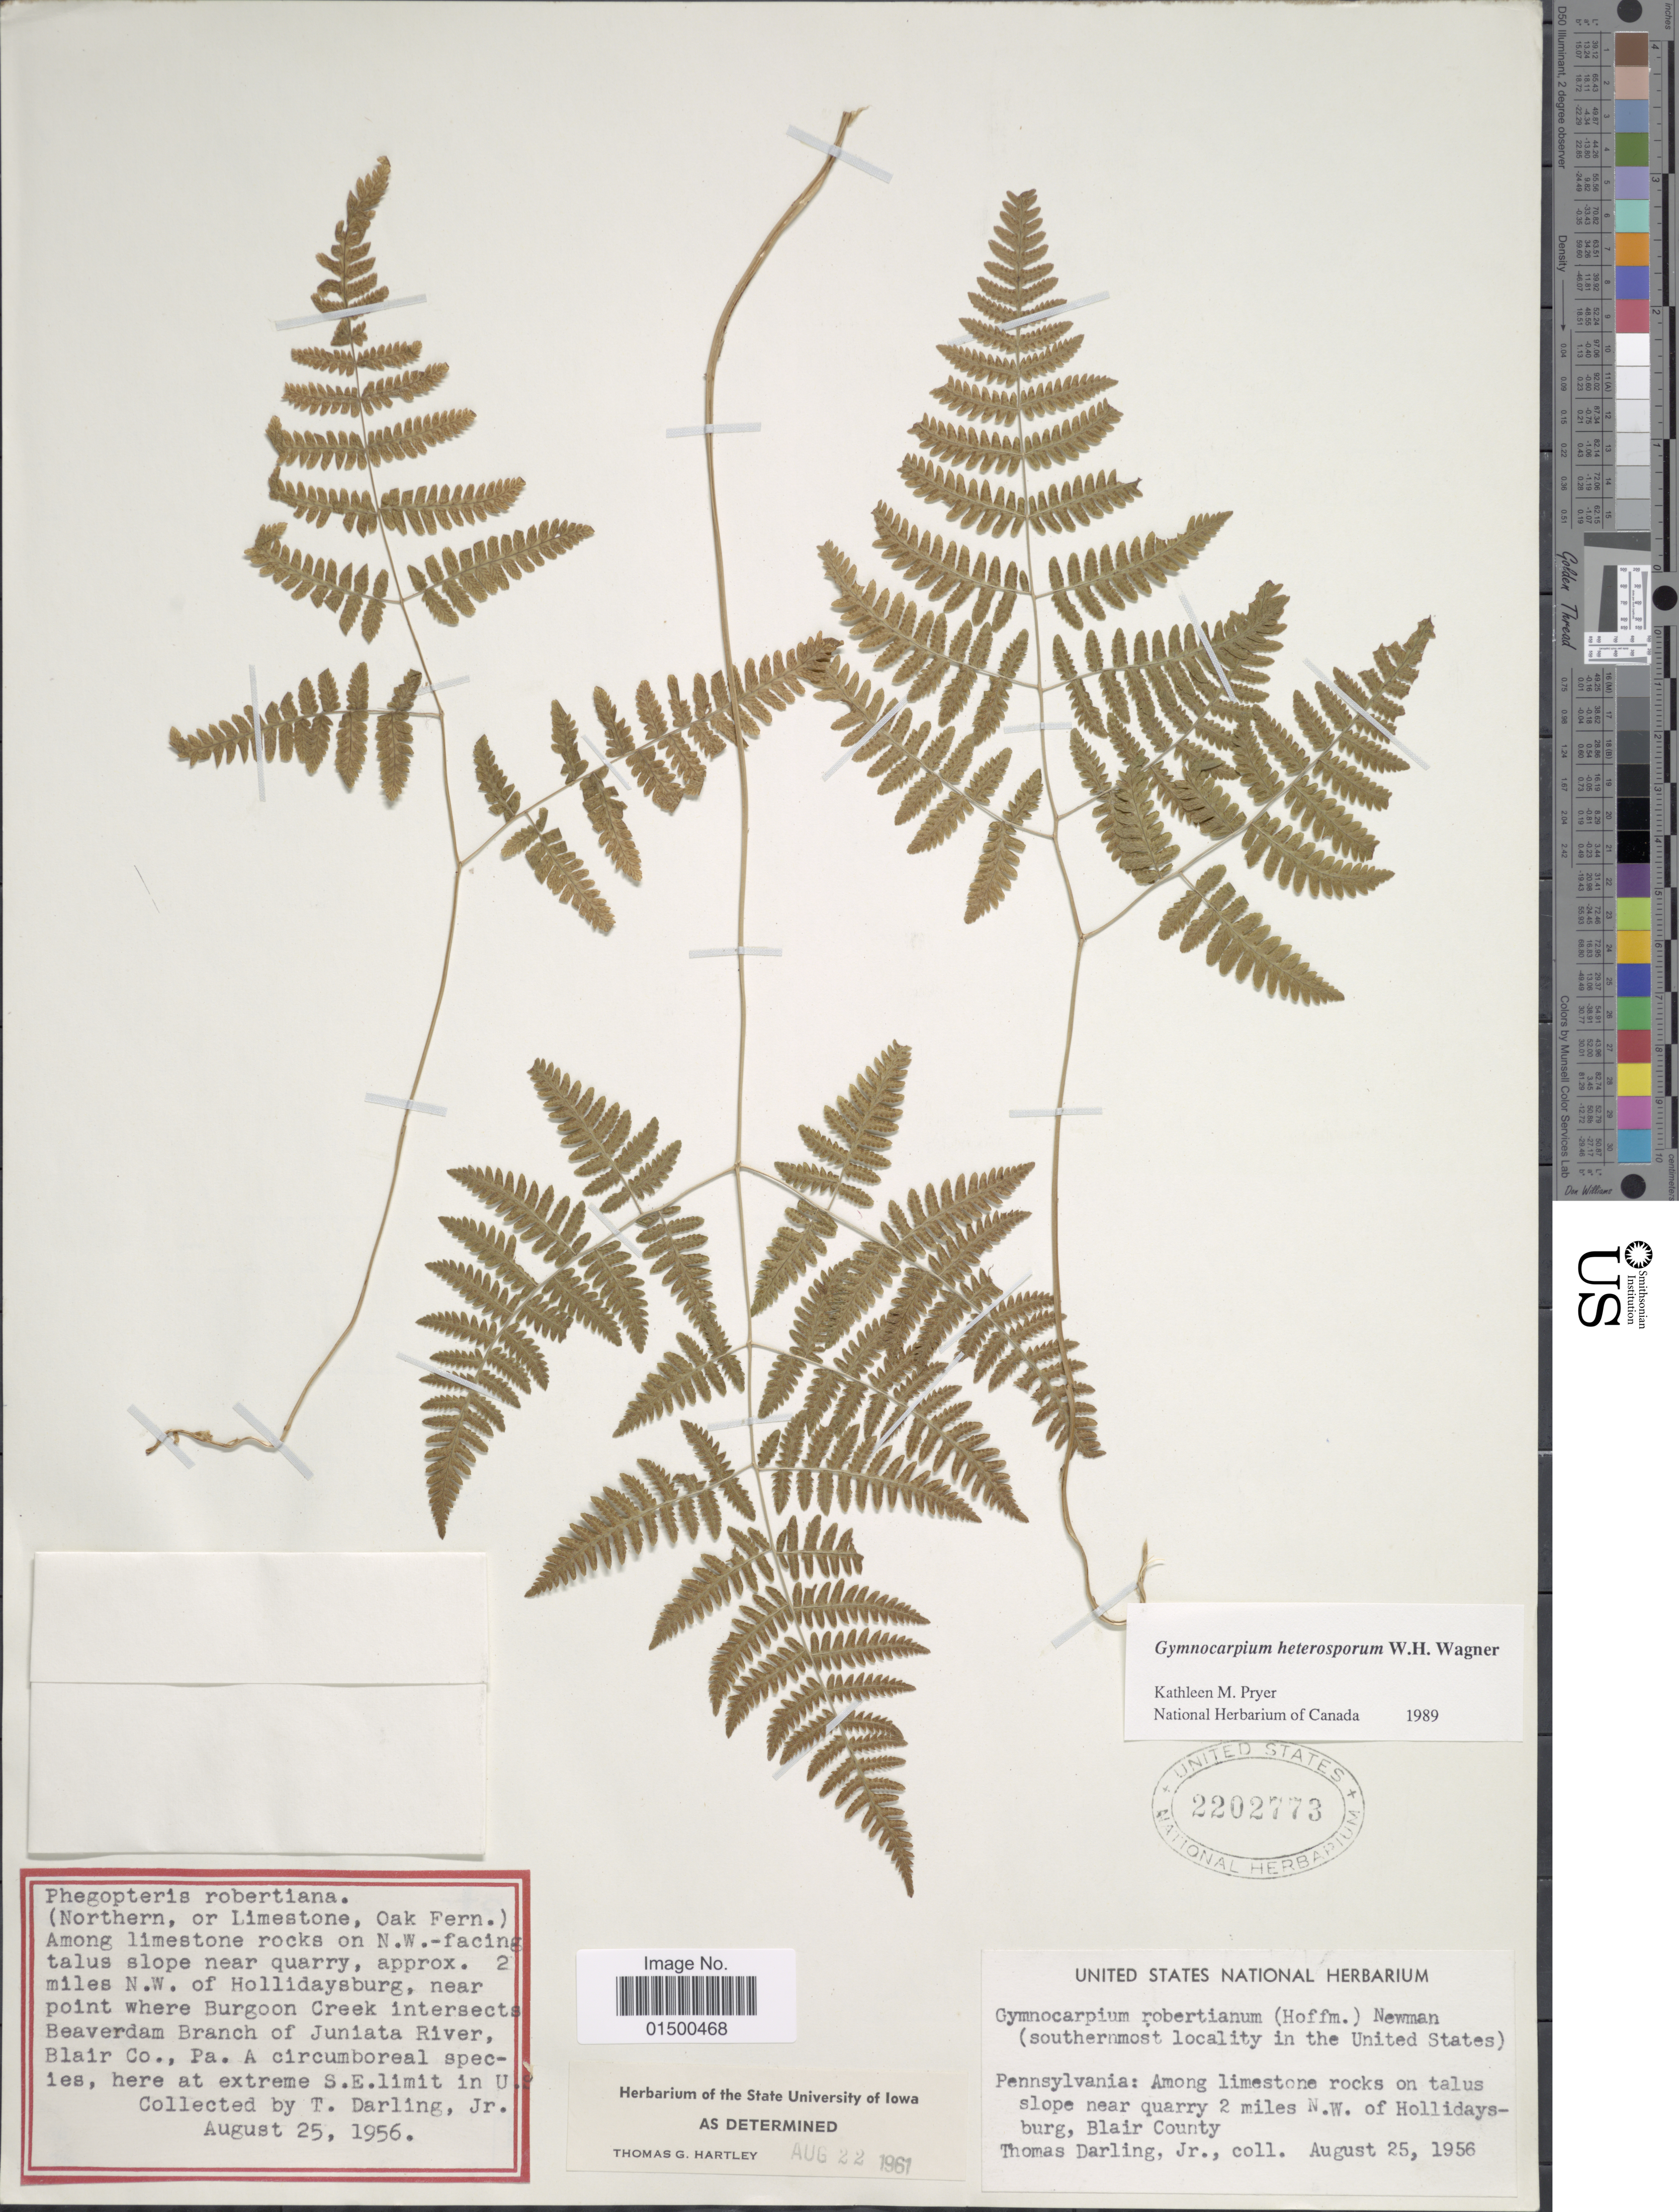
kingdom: Plantae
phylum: Tracheophyta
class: Polypodiopsida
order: Polypodiales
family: Cystopteridaceae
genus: Gymnocarpium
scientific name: Gymnocarpium x heterosporum W.H. Wagner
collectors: T. Darling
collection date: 1956-08-25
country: United States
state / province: Pennsylvania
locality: Among limestone rocks on talus slope near quarry 2 miles N. W. of Hollidaysburg, Blair County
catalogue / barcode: US 2202773